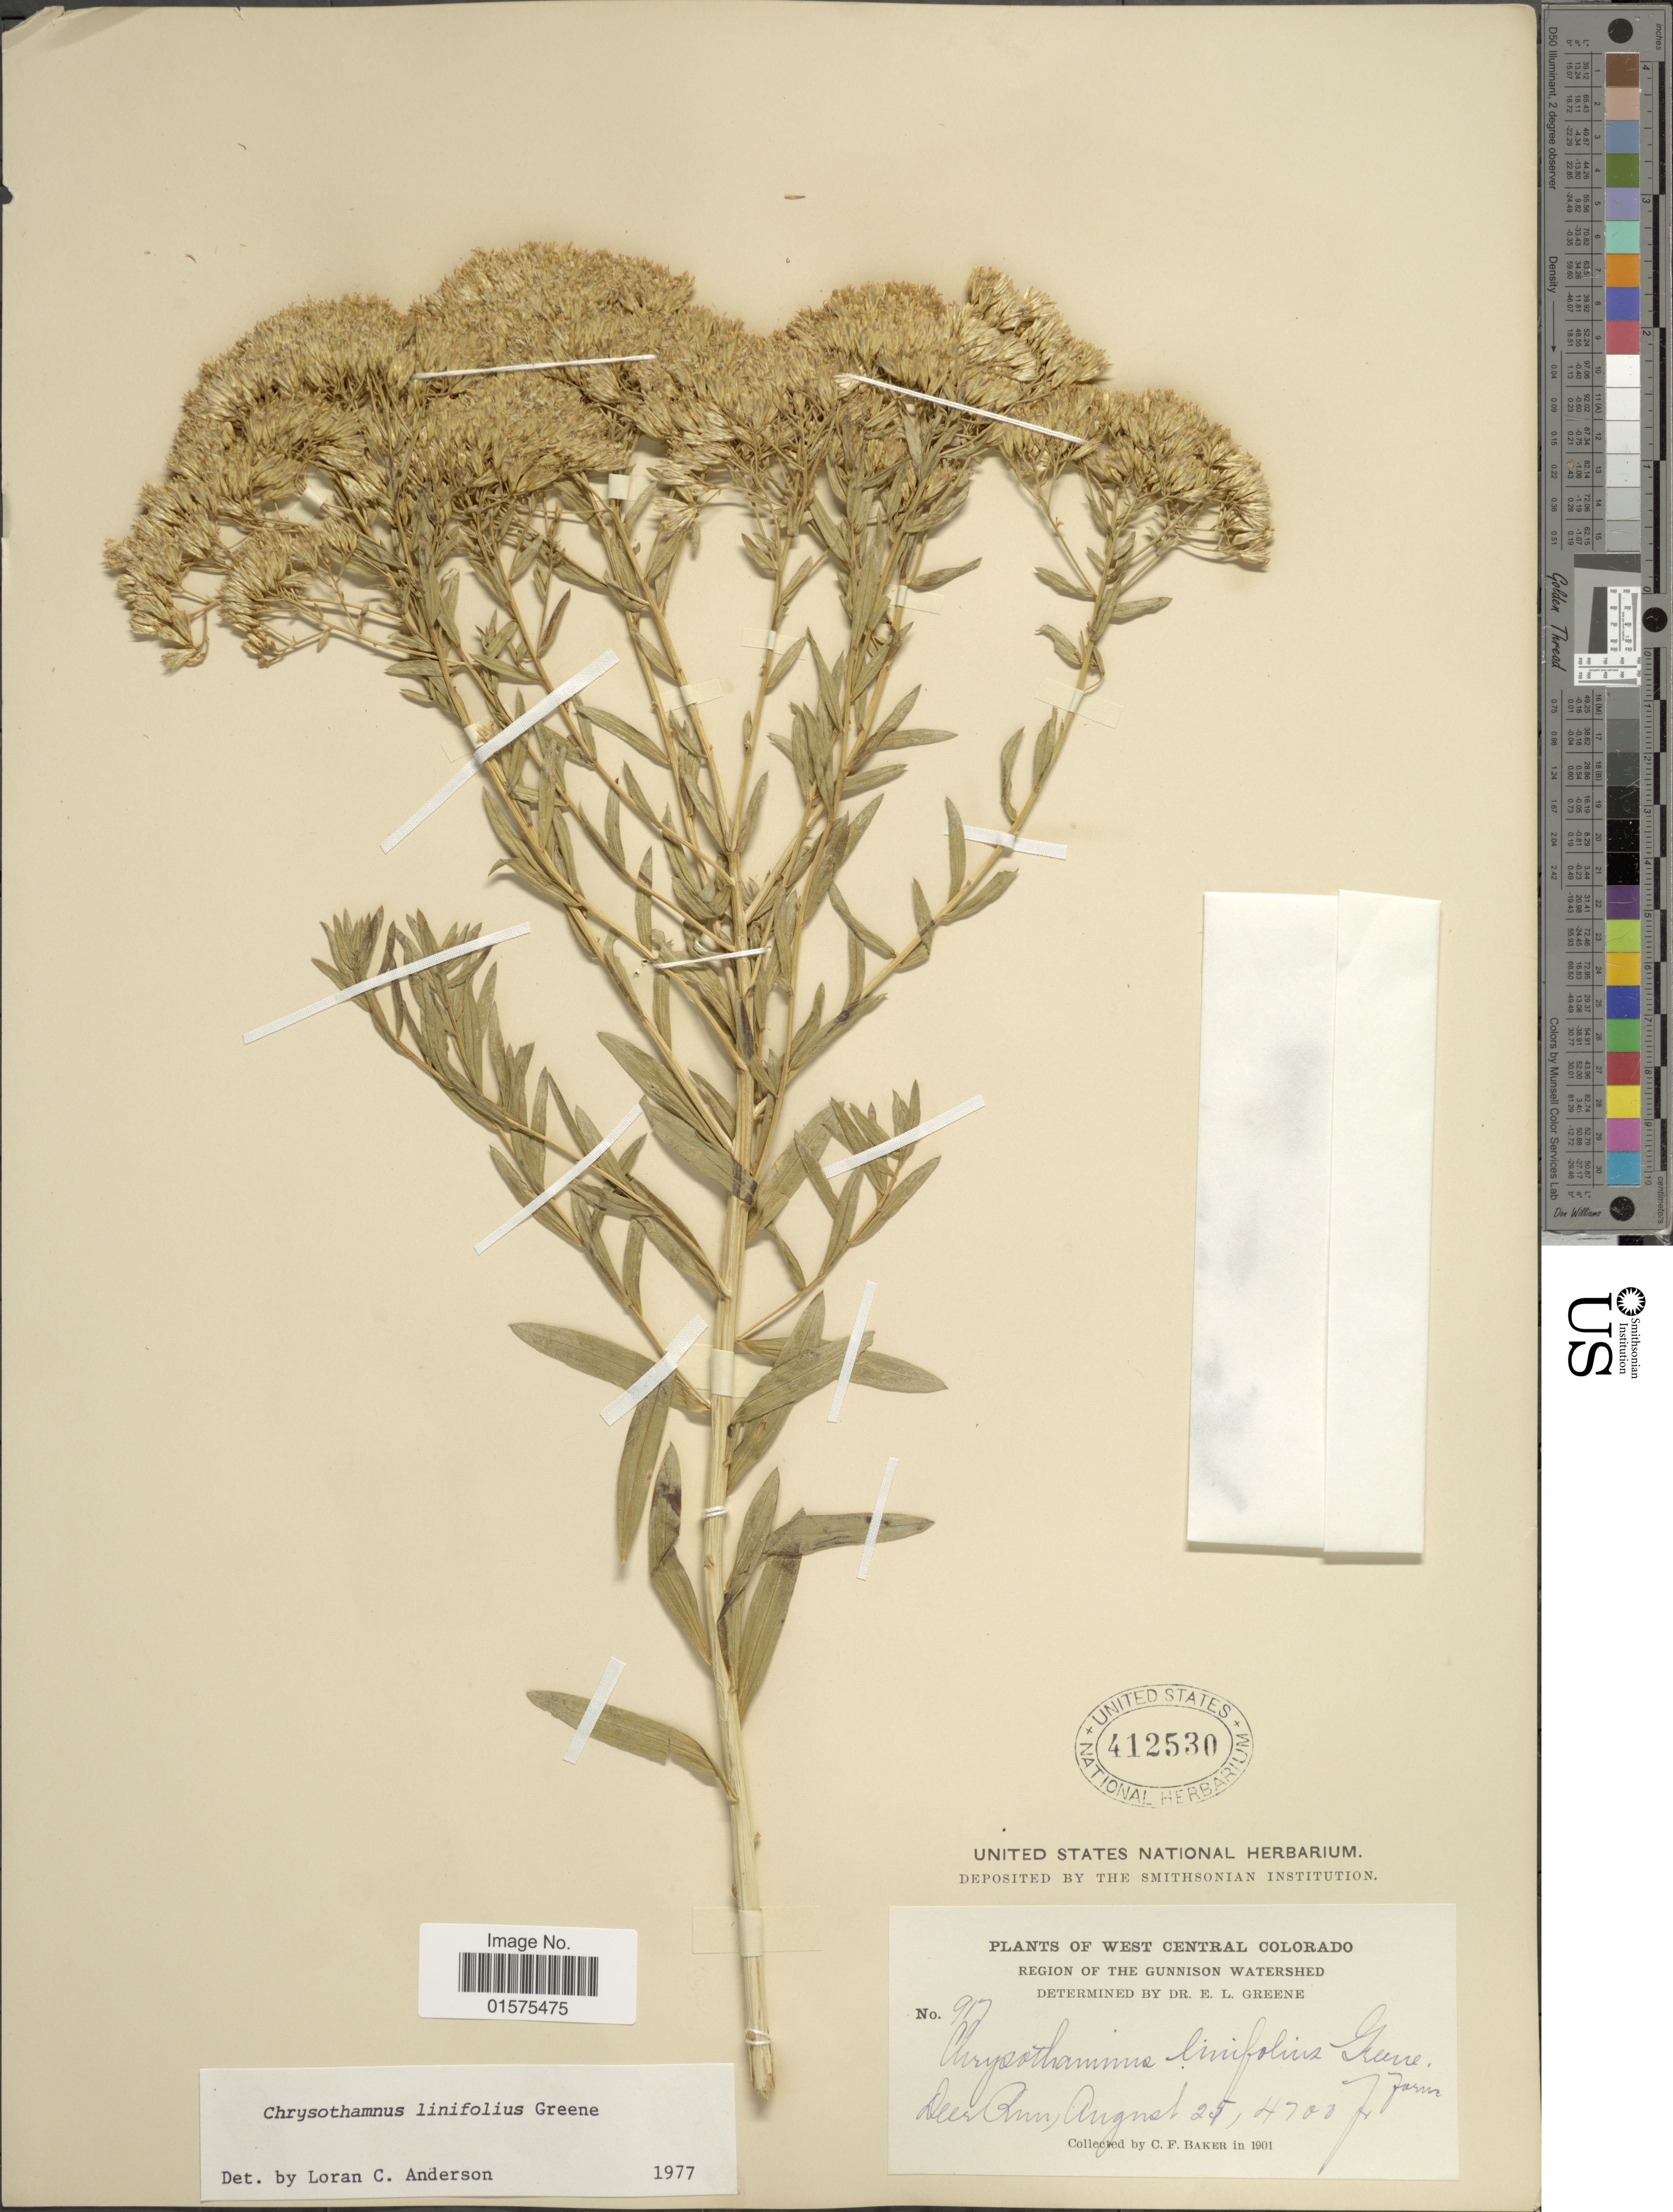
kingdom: Plantae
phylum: Tracheophyta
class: Magnoliopsida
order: Asterales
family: Asteraceae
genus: Lorandersonia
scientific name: Lorandersonia linifolia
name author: (S.W. Greene) et al.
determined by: Urbatsch, Lowell E., Curator (LSU), Louisiana State University (UNITED STATES)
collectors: C. F. Baker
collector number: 917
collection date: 1901-08-25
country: United States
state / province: Colorado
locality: West Central Colorado. Region of the Gunnison Watershed. Deer Run.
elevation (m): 1433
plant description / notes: No precise locality correction needed.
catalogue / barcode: US 412530